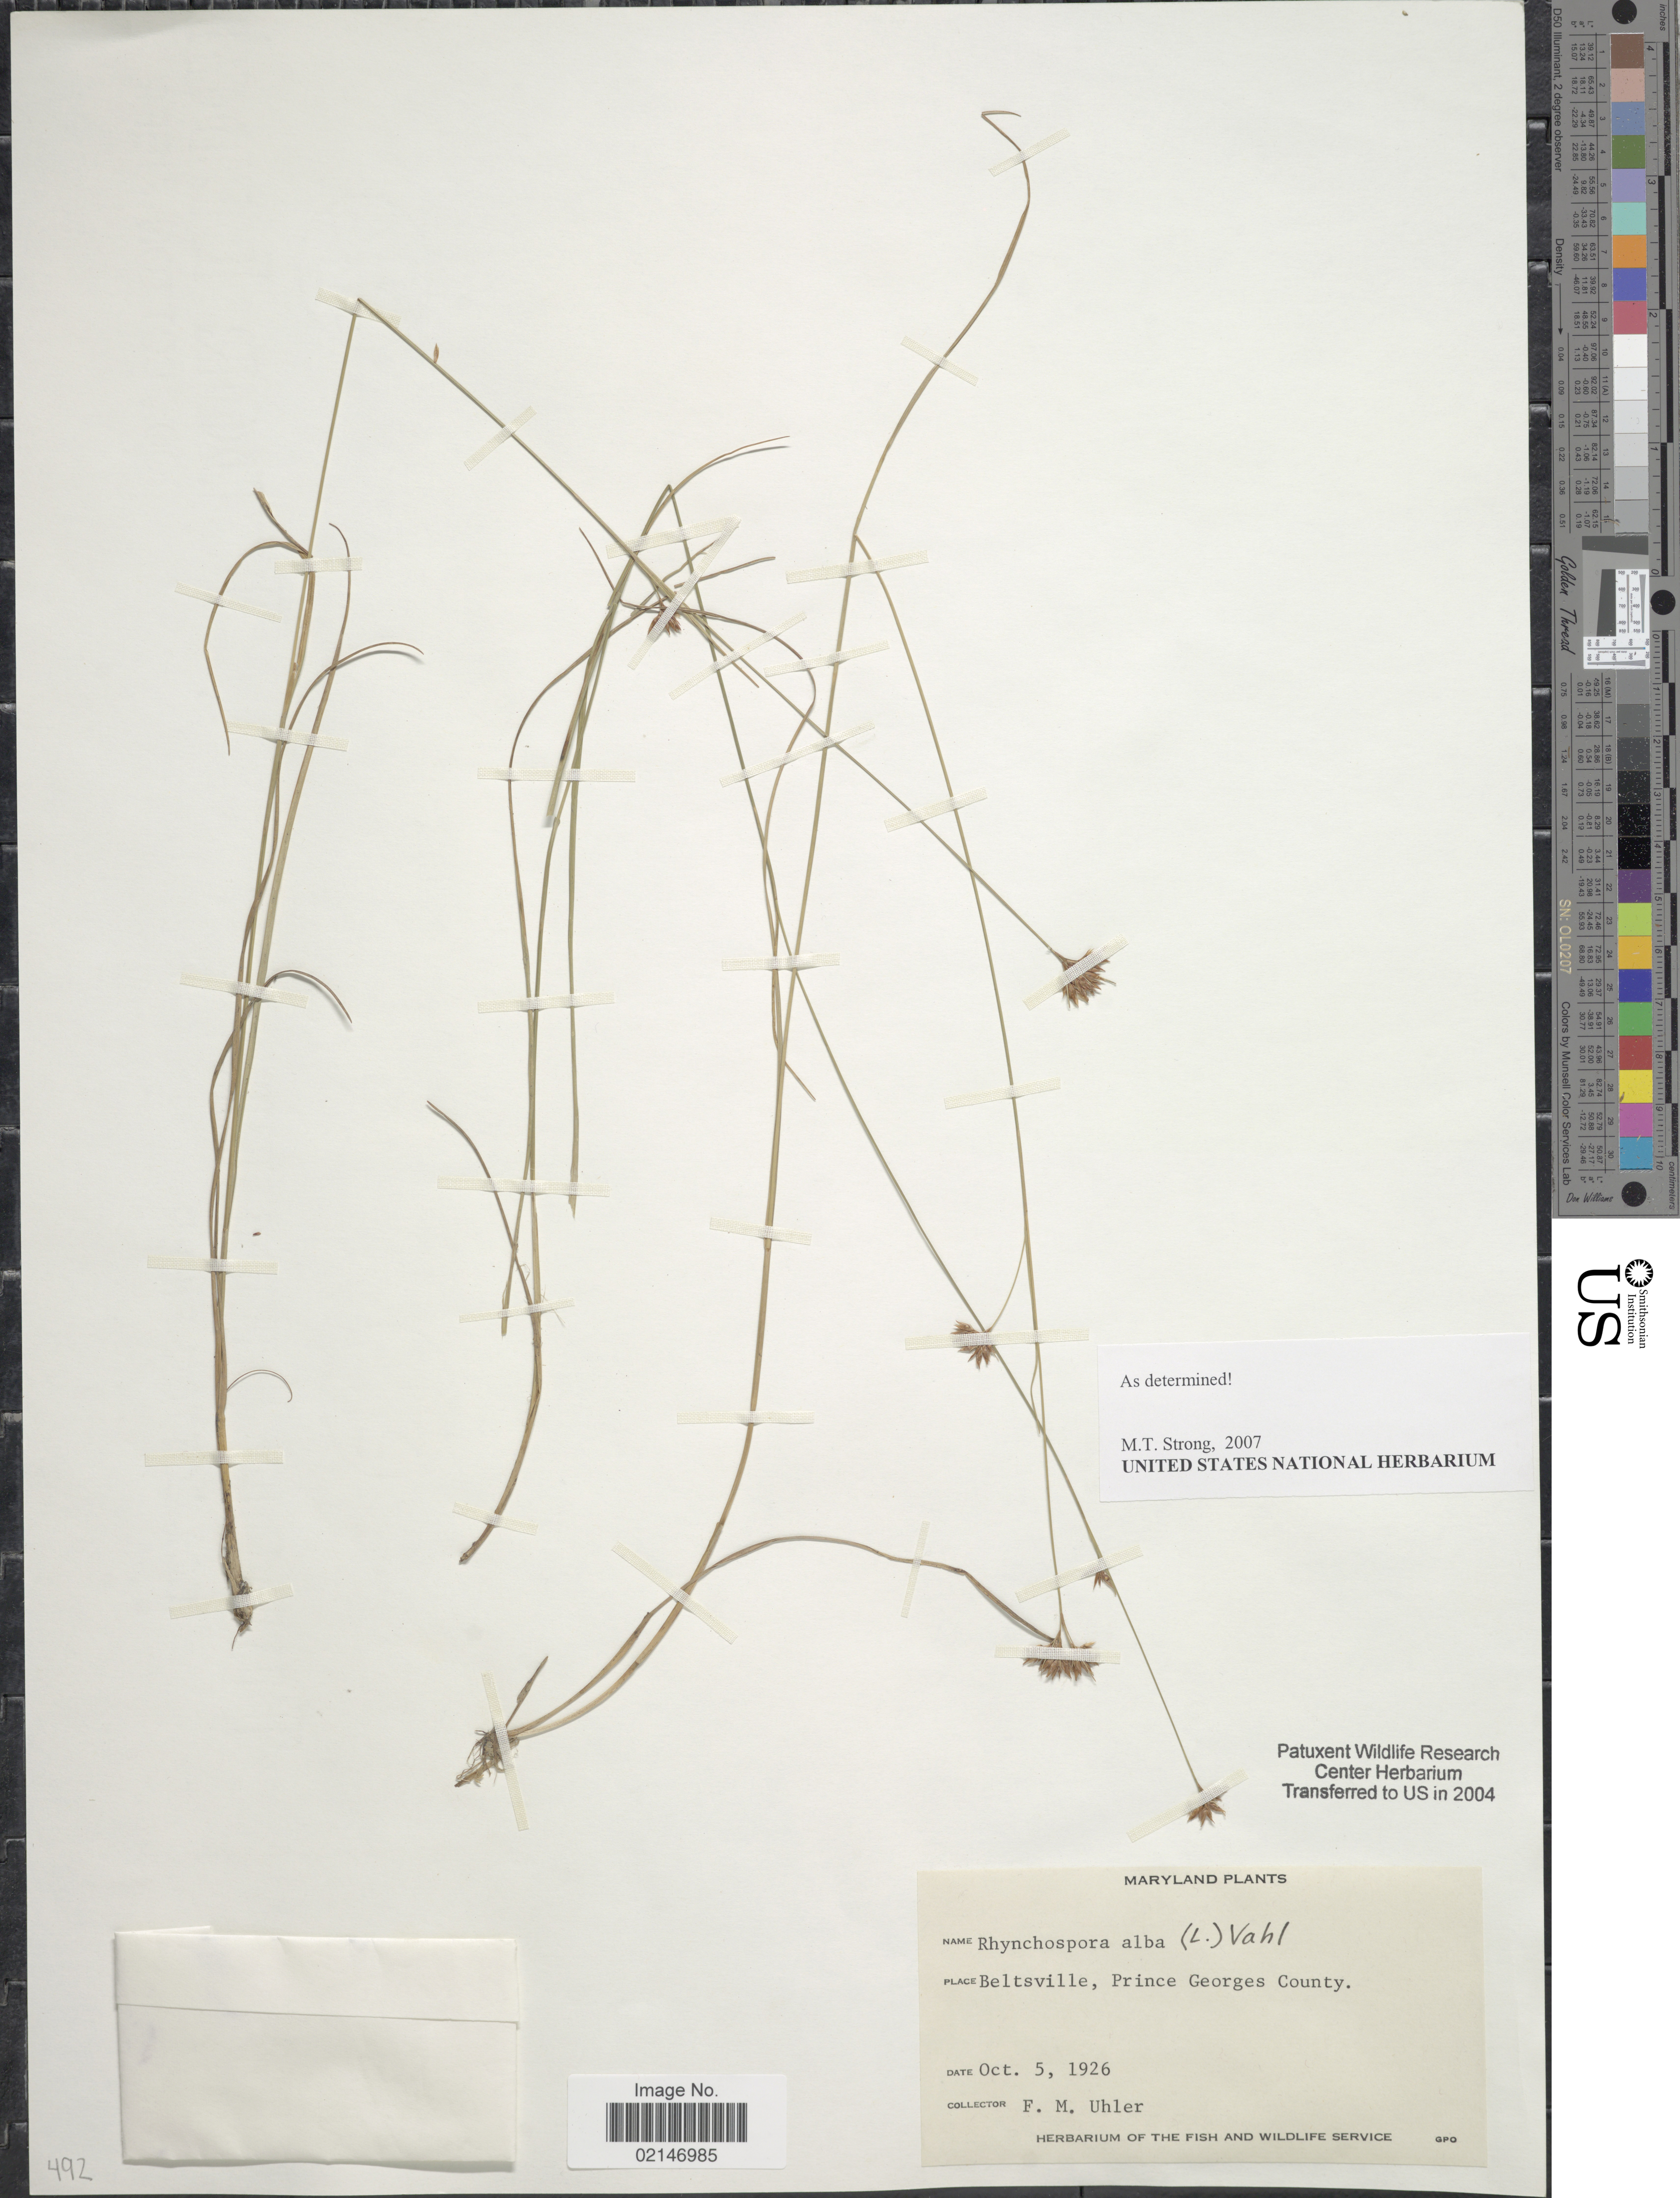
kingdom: Plantae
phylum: Tracheophyta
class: Liliopsida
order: Poales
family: Cyperaceae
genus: Rhynchospora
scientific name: Rhynchospora alba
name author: (L.) Vahl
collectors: F. M. Uhler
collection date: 1926-10-05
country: United States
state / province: Maryland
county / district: Prince George's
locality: Beltsville, Prince Georges County